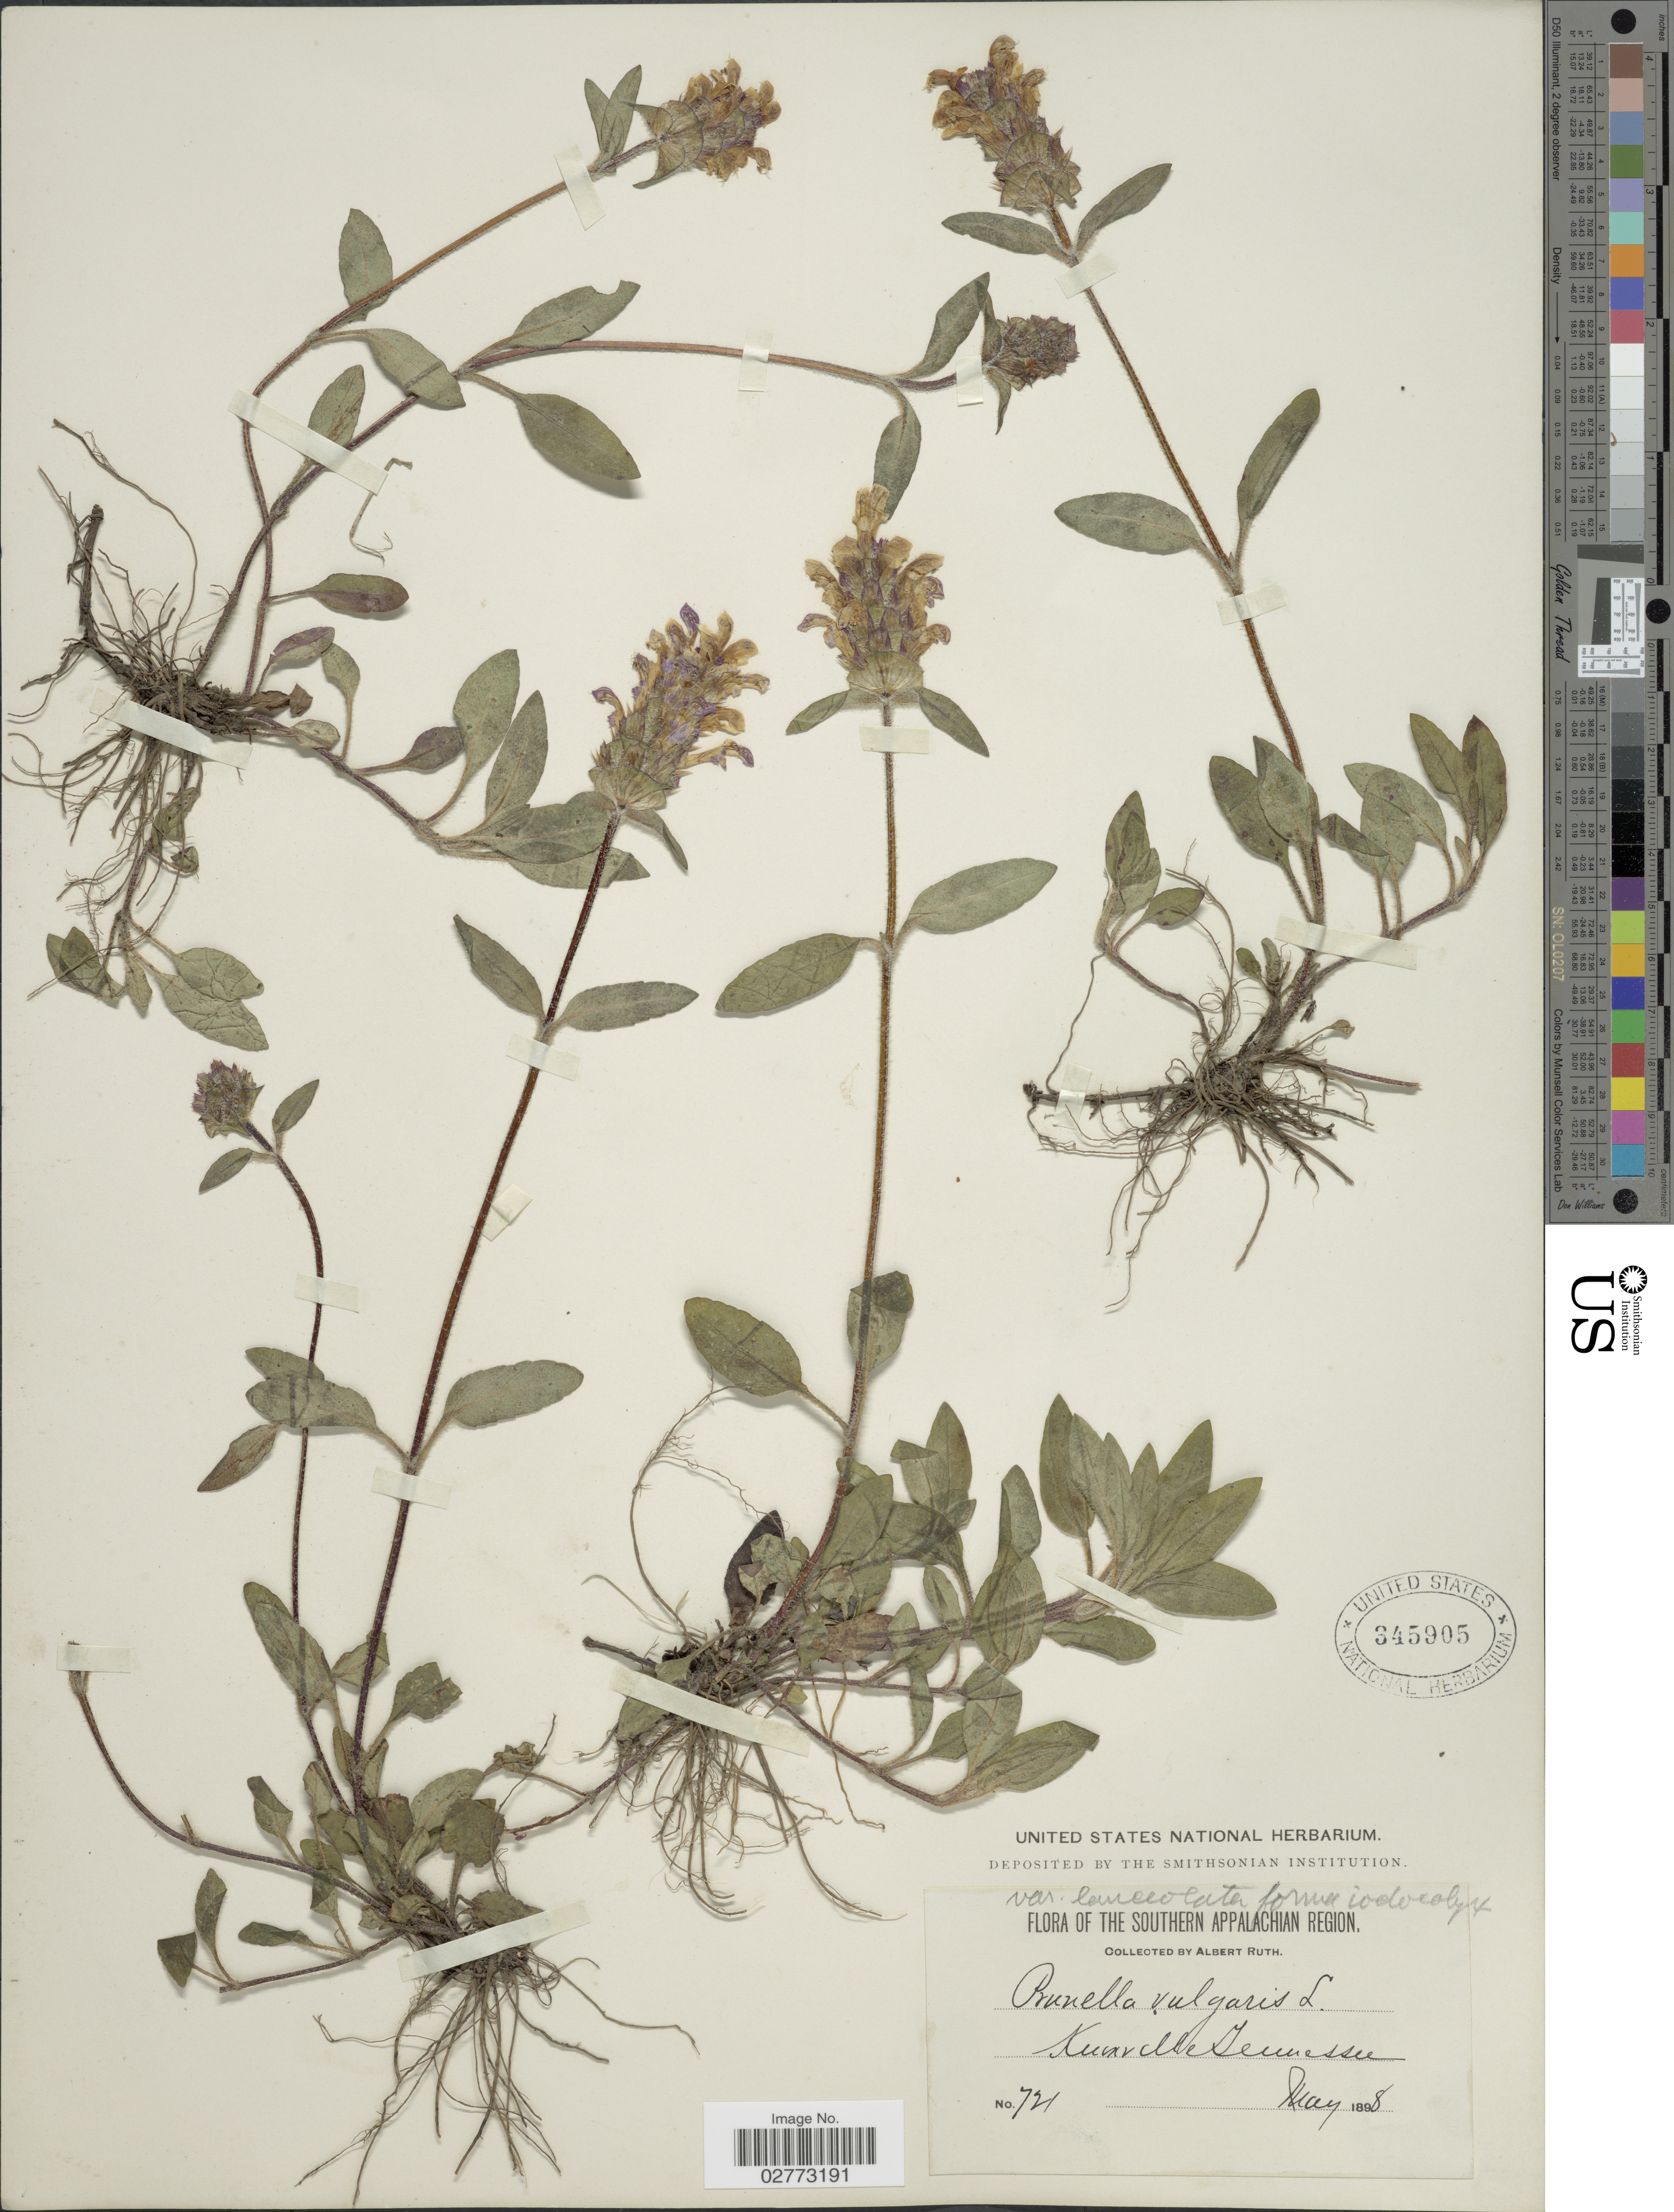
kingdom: Plantae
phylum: Tracheophyta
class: Magnoliopsida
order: Lamiales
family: Lamiaceae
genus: Prunella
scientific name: Prunella vulgaris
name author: L.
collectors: A. Ruth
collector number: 721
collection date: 1898-05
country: United States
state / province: Tennessee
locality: Southern Appalachian Region, Knoxville.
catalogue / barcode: US 345905